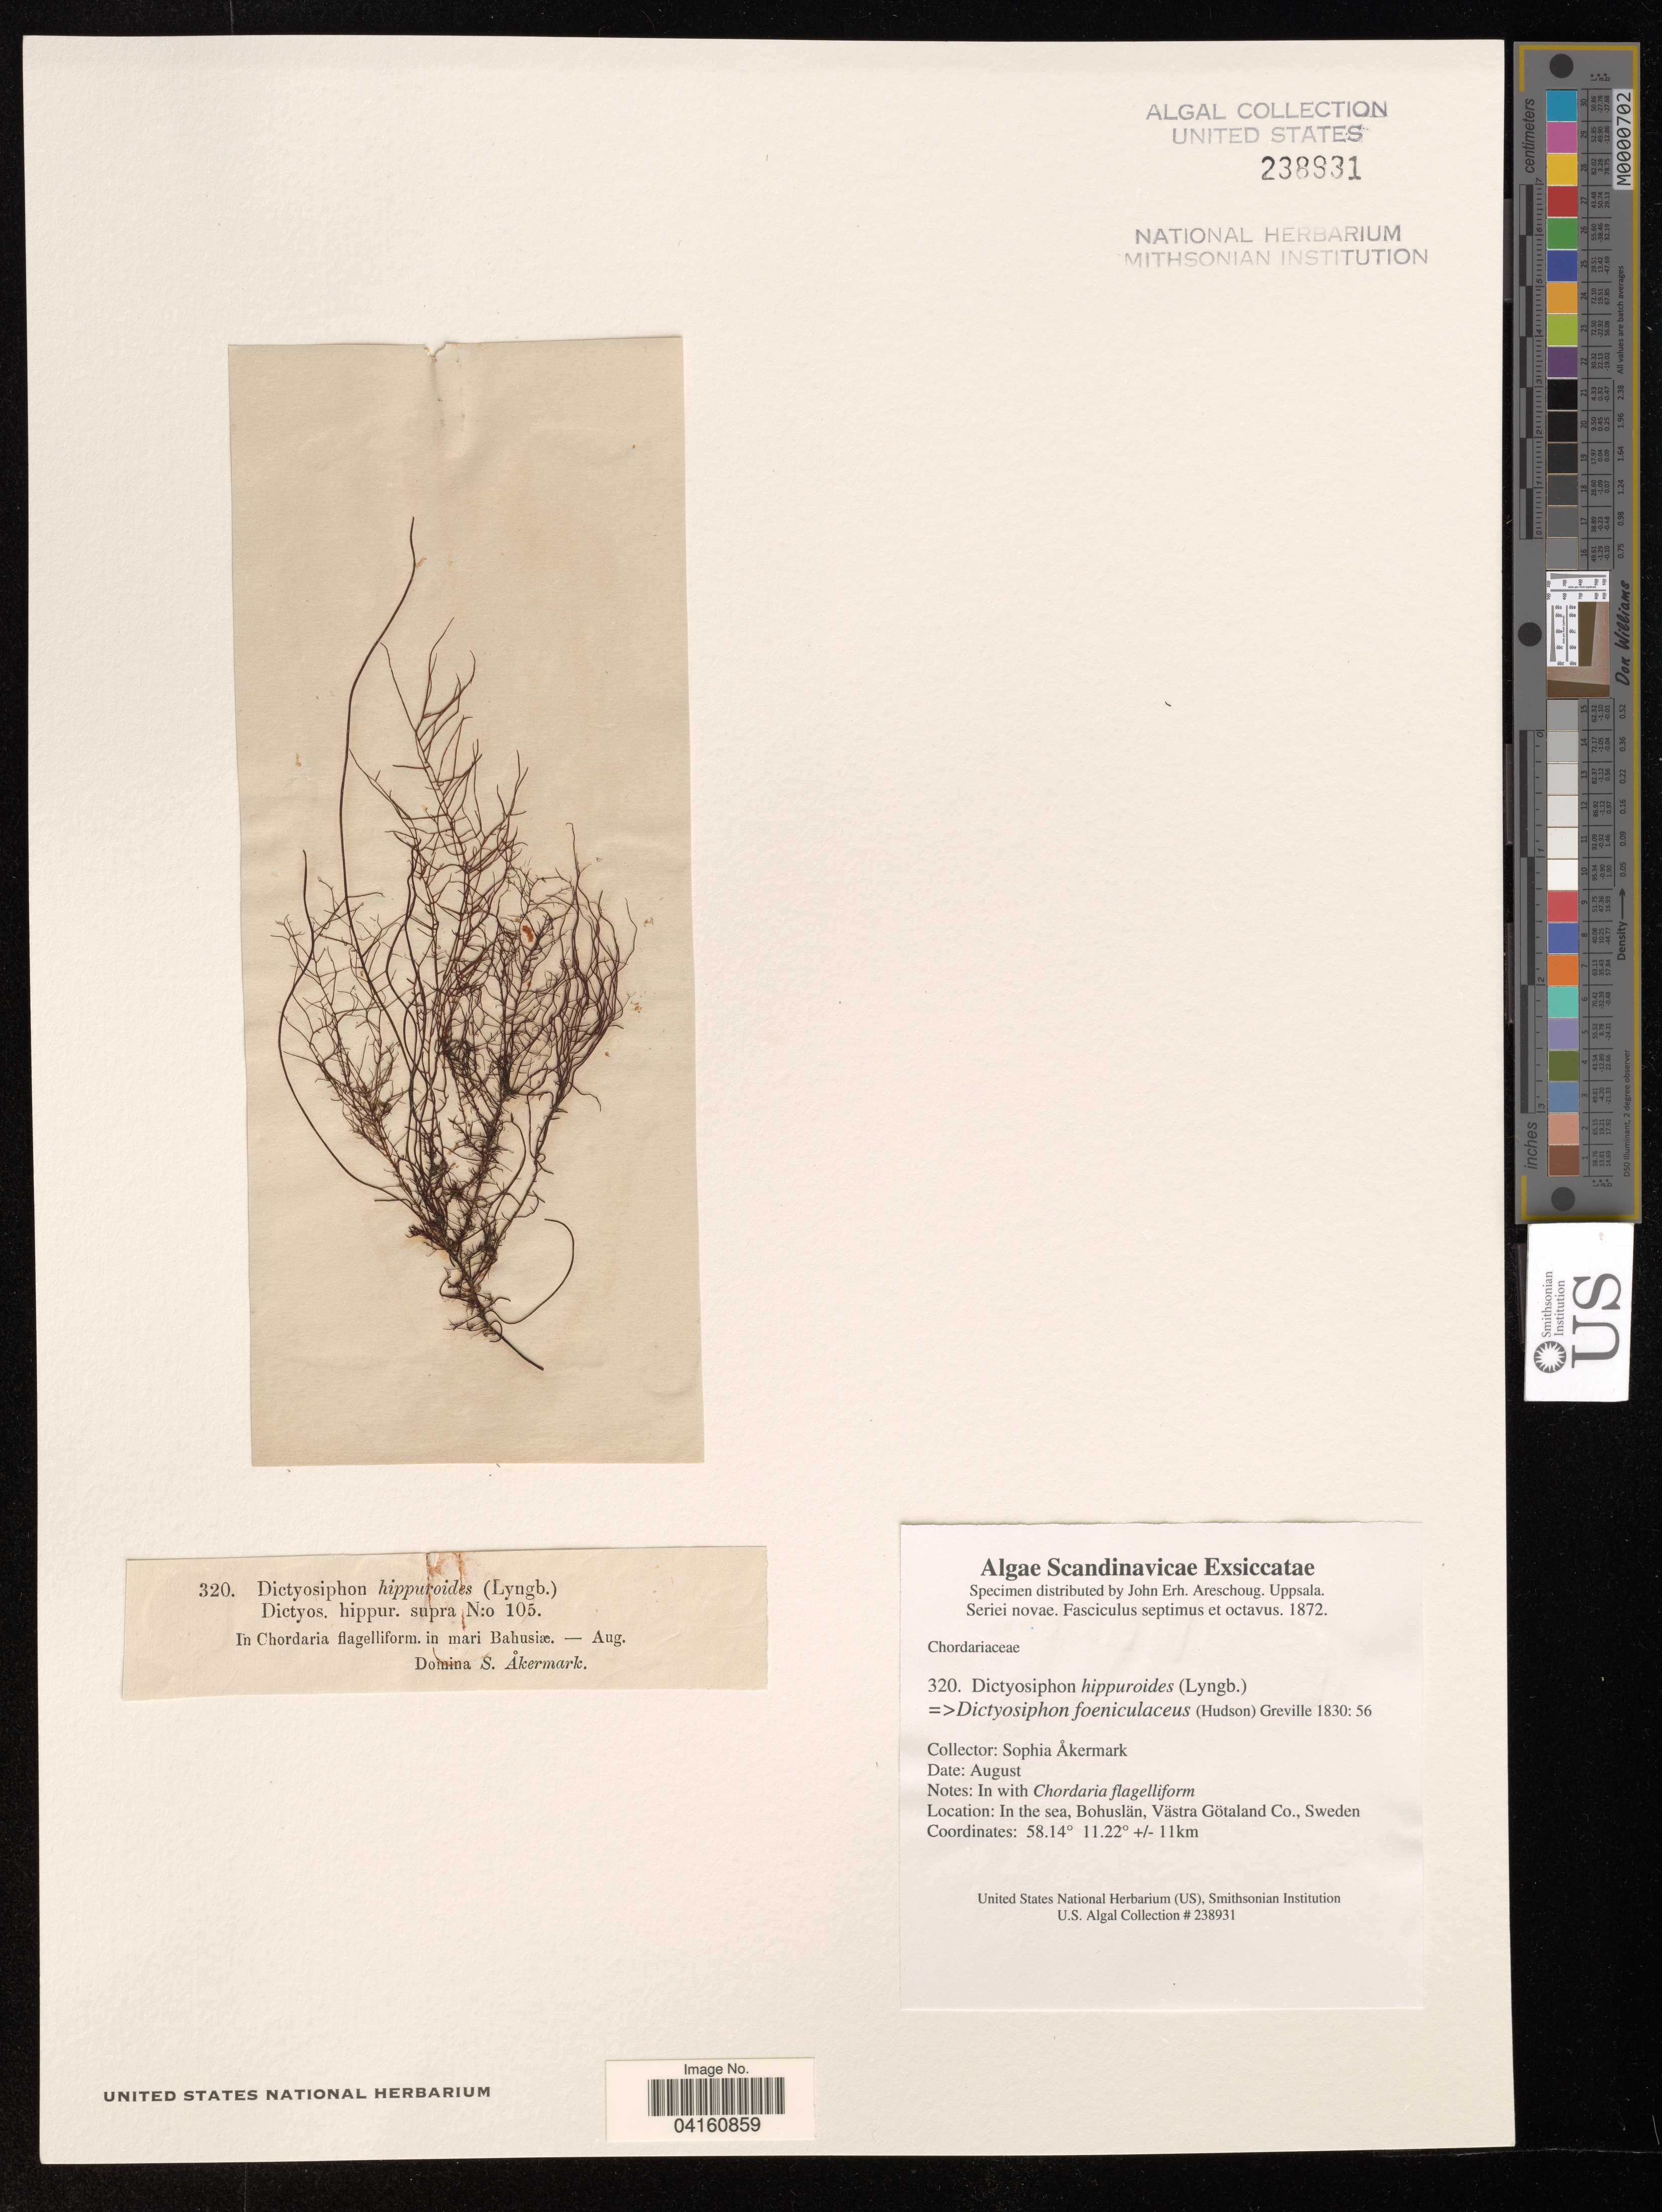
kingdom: Chromista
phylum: Ochrophyta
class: Phaeophyceae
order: Dictyosiphonales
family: Dictyosiphonaceae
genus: Dictyosiphon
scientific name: Dictyosiphon foeniculaceus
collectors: S. Akermark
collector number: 320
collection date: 1872-08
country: Sweden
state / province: Västra Götaland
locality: in the sea. Bohuslan.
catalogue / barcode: US 238931